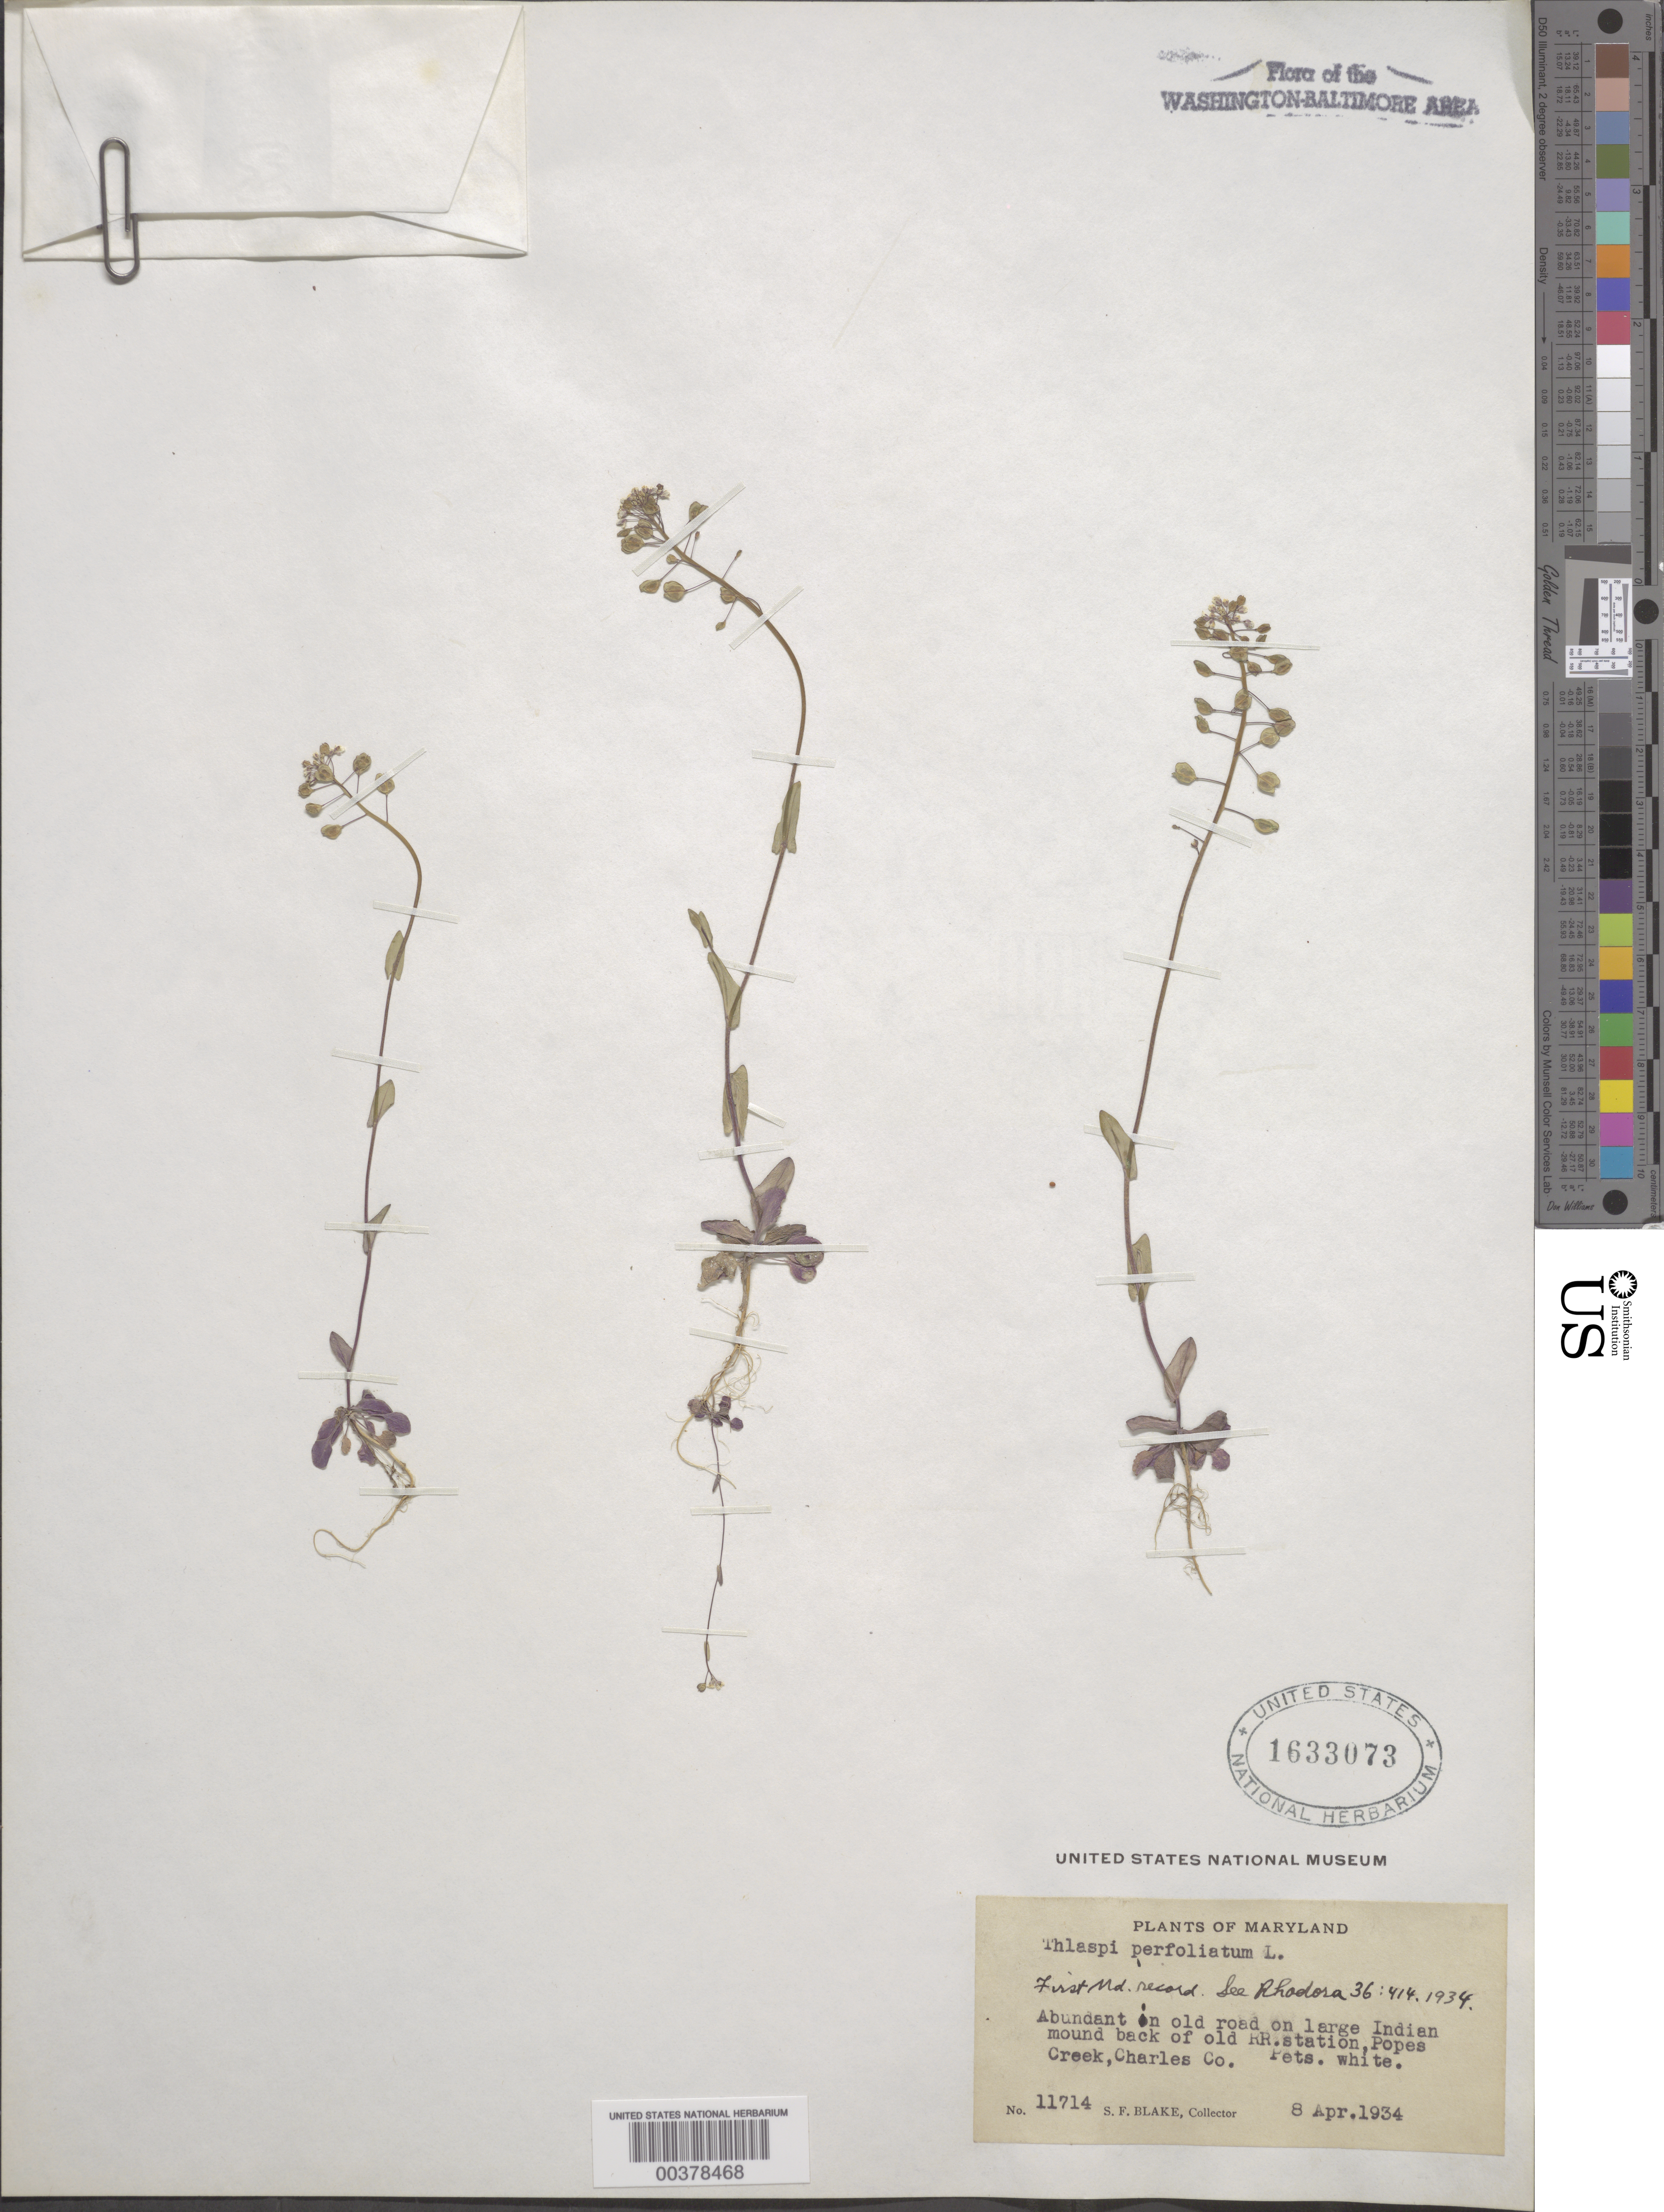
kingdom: Plantae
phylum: Tracheophyta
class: Magnoliopsida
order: Brassicales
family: Brassicaceae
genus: Microthlaspi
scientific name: Microthlaspi perfoliatum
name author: (L.) F.K. Mey.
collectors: S. Blake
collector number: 11714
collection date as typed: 08 Apr 1934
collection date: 1934-04-08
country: United States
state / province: Maryland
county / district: Charles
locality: Popes Creek, Indian Mound behind Railroad Station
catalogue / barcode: US 1633073